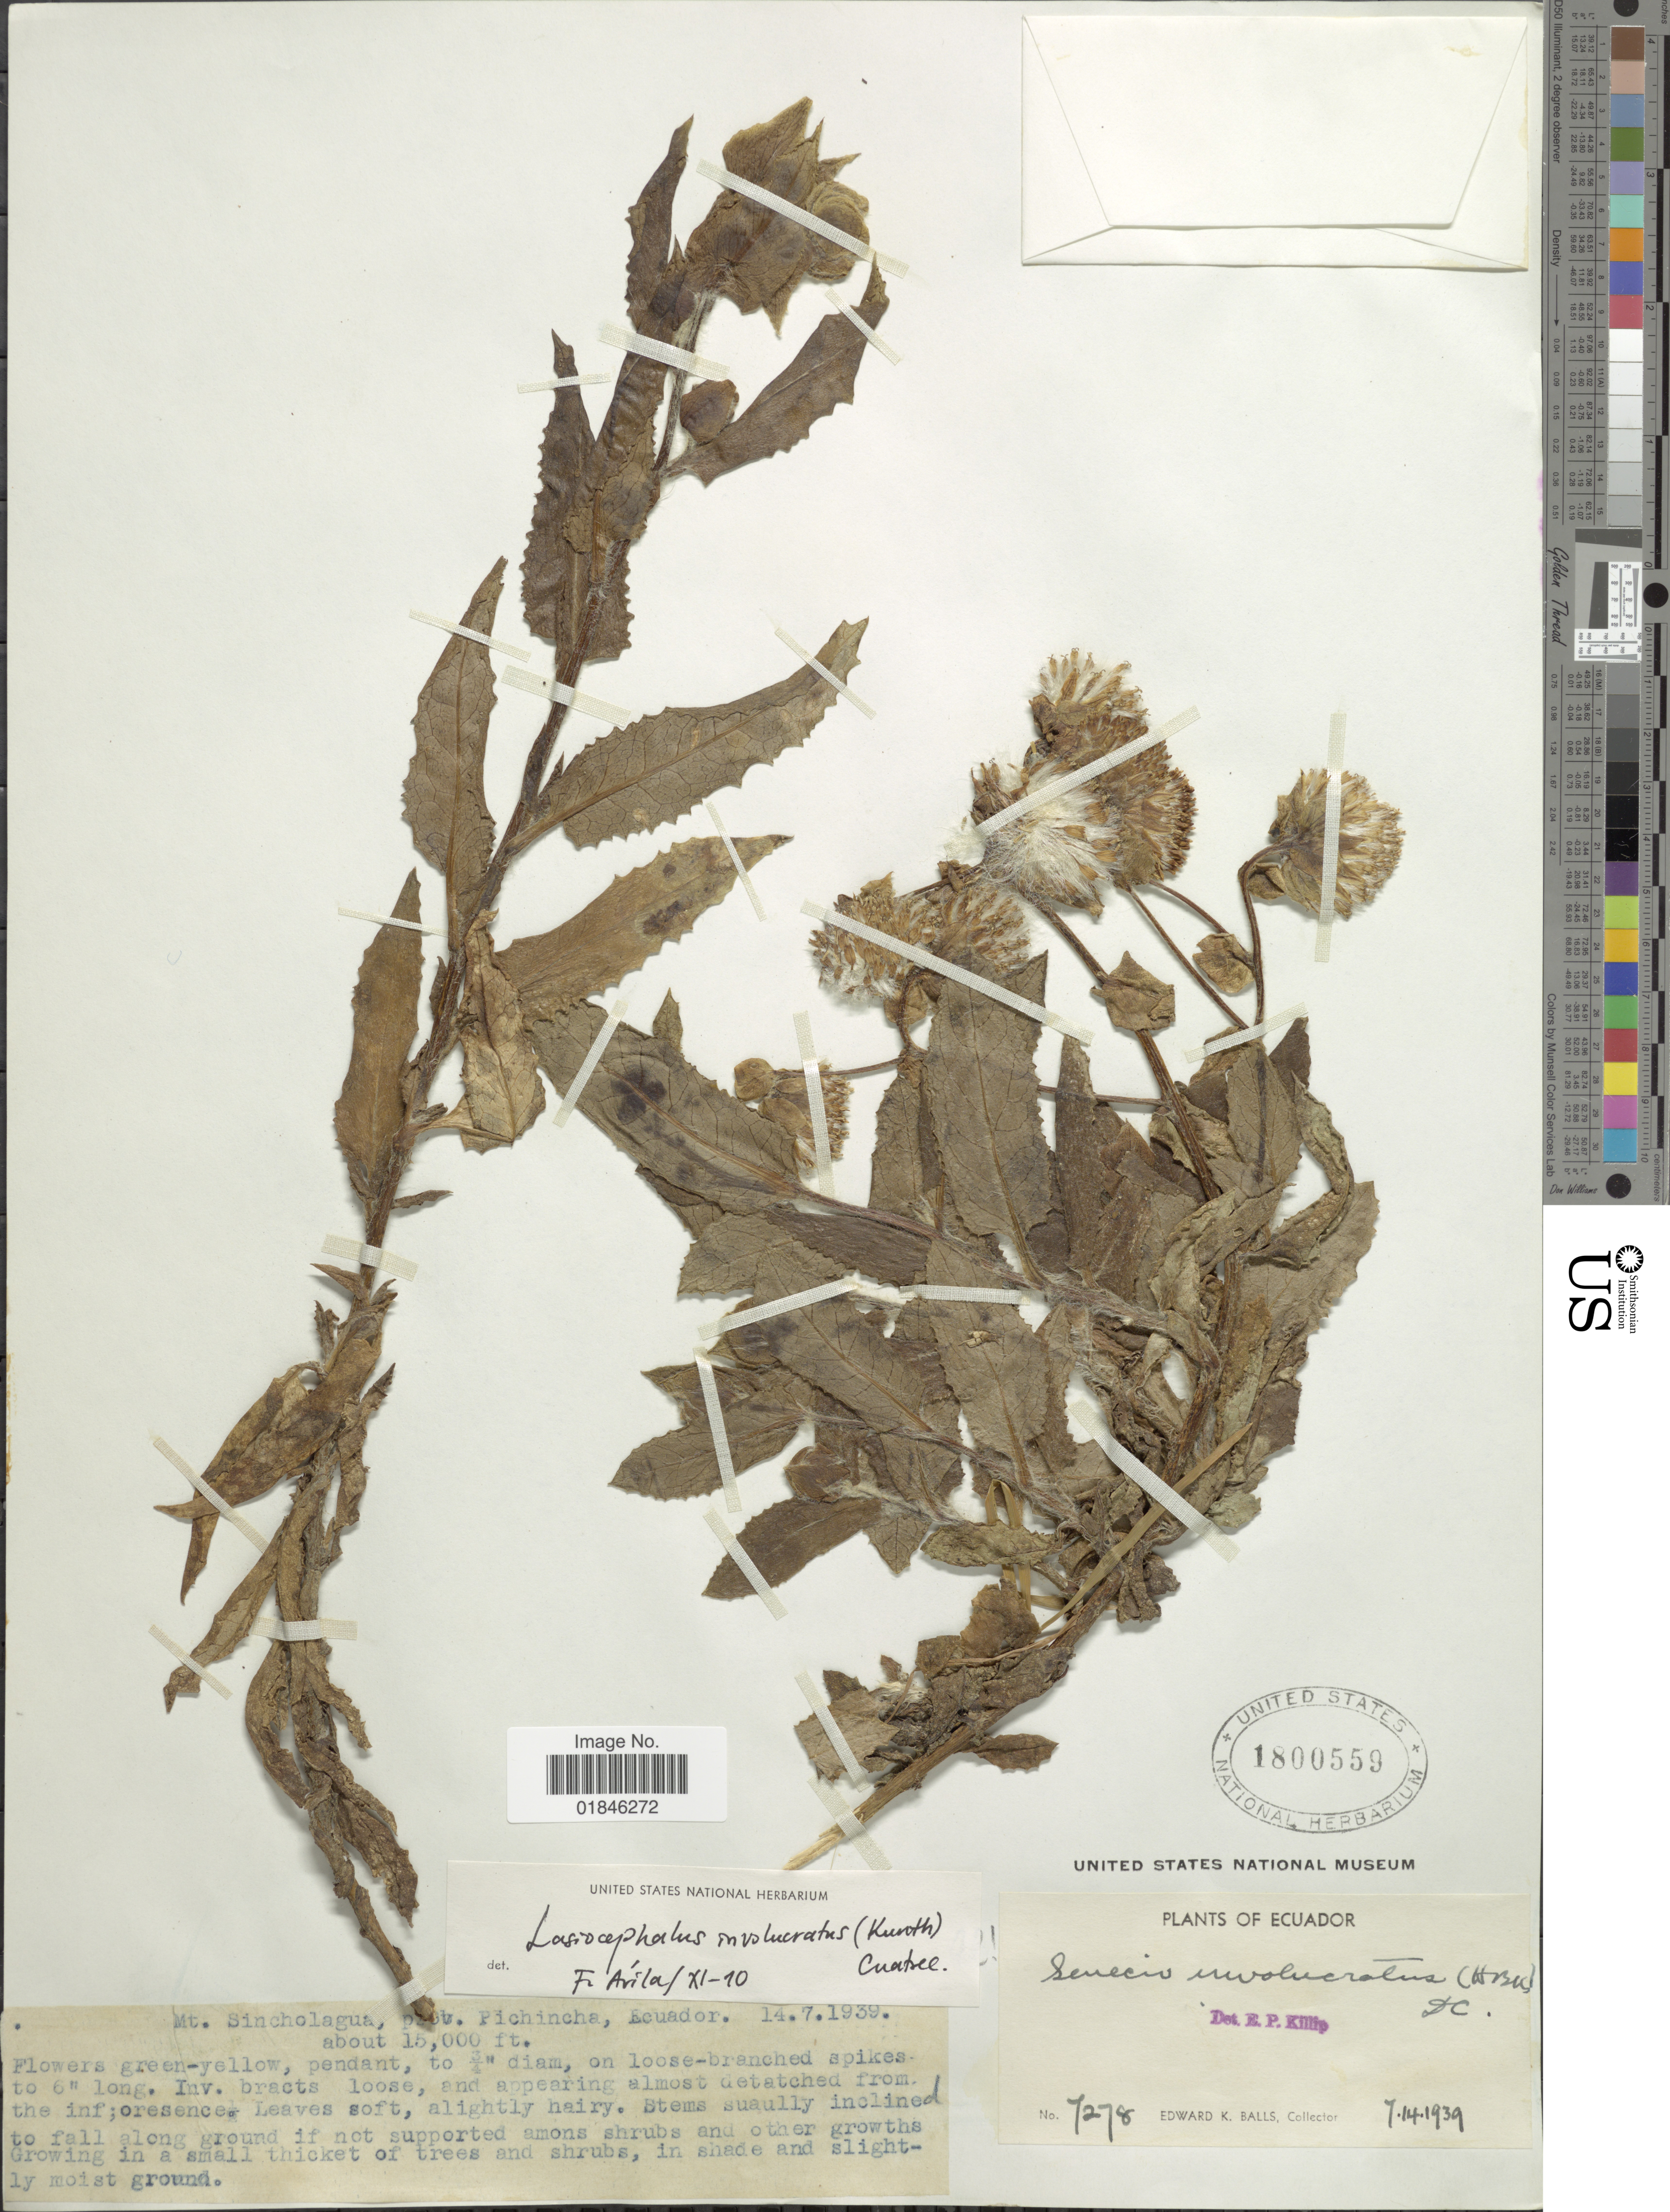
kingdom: Plantae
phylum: Tracheophyta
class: Magnoliopsida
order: Asterales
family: Asteraceae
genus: Senecio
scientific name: Senecio involucratus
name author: (Kunth) DC.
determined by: Salomon, Luciana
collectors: E. K. Balls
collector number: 7278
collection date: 1939-07-14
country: Ecuador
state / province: Pichincha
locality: Mt. Sincholagua, prov. Pichincha, Ecuador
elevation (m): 4572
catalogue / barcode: US 1800559